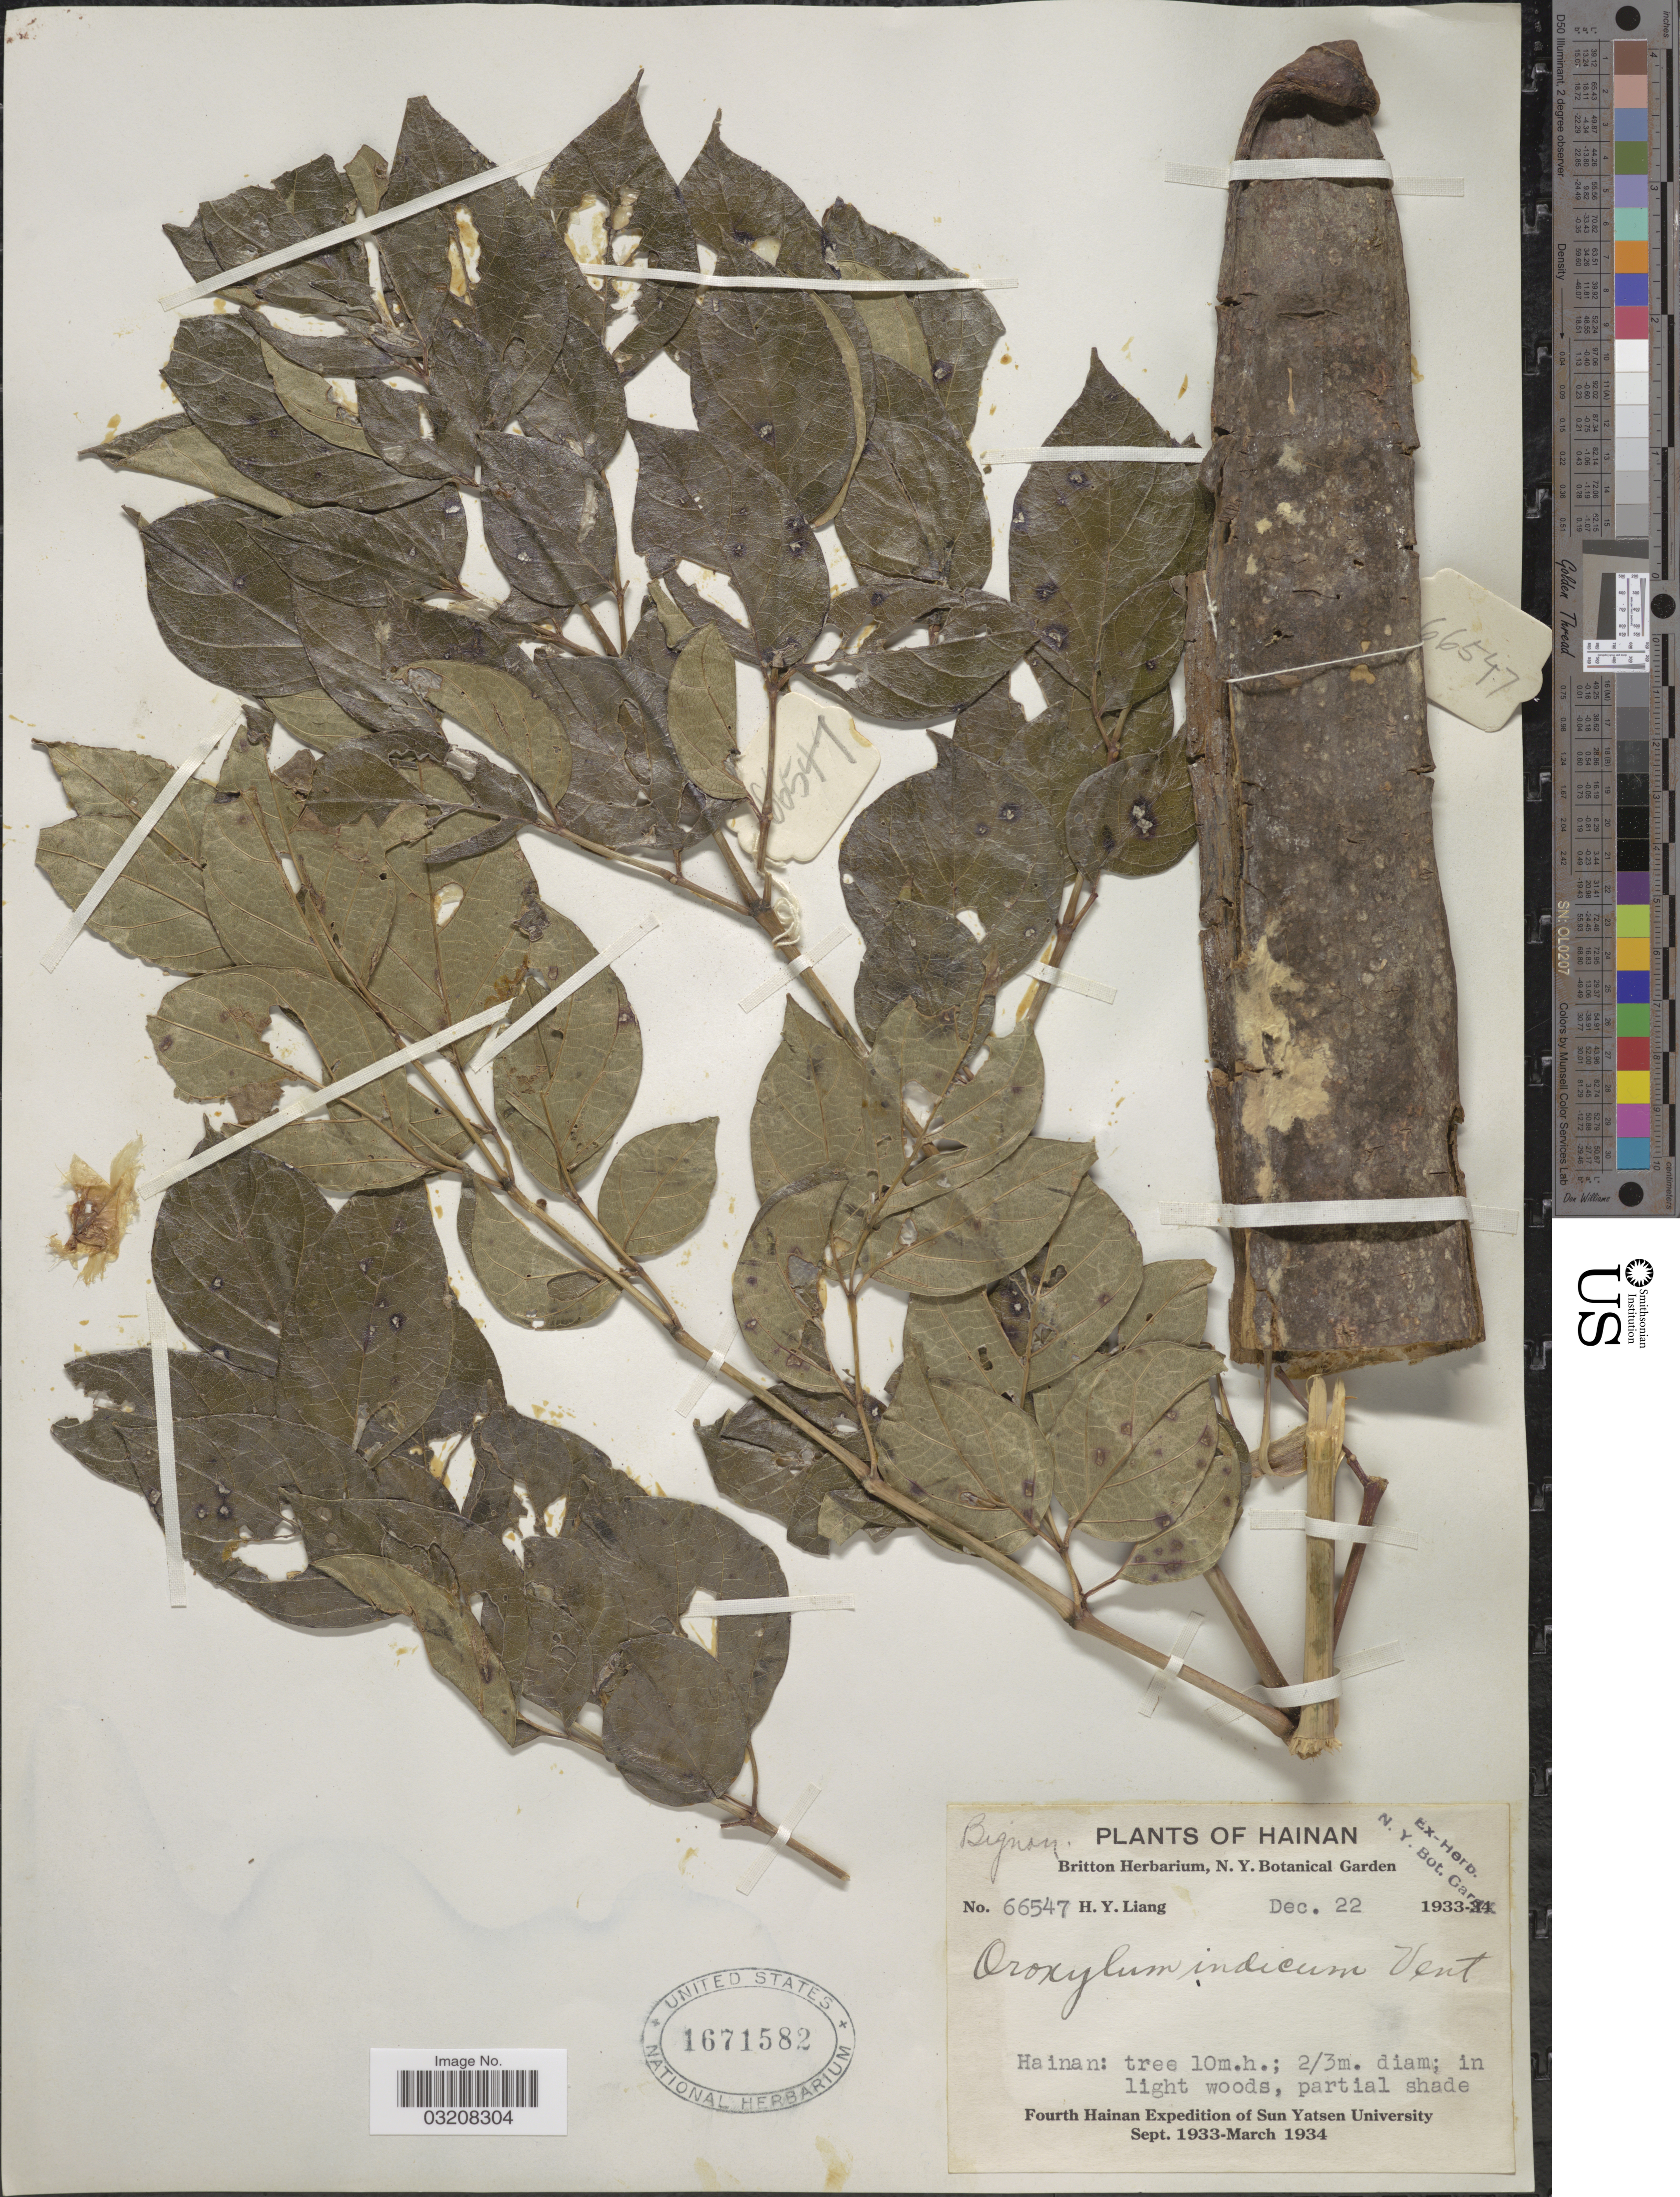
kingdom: Plantae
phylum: Tracheophyta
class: Magnoliopsida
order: Lamiales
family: Bignoniaceae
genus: Oroxylum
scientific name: Oroxylum indicum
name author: (L.) Kurz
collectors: H. Y. Liang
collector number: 66547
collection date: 1933-12-22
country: China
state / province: Hainan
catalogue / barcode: US 1671582